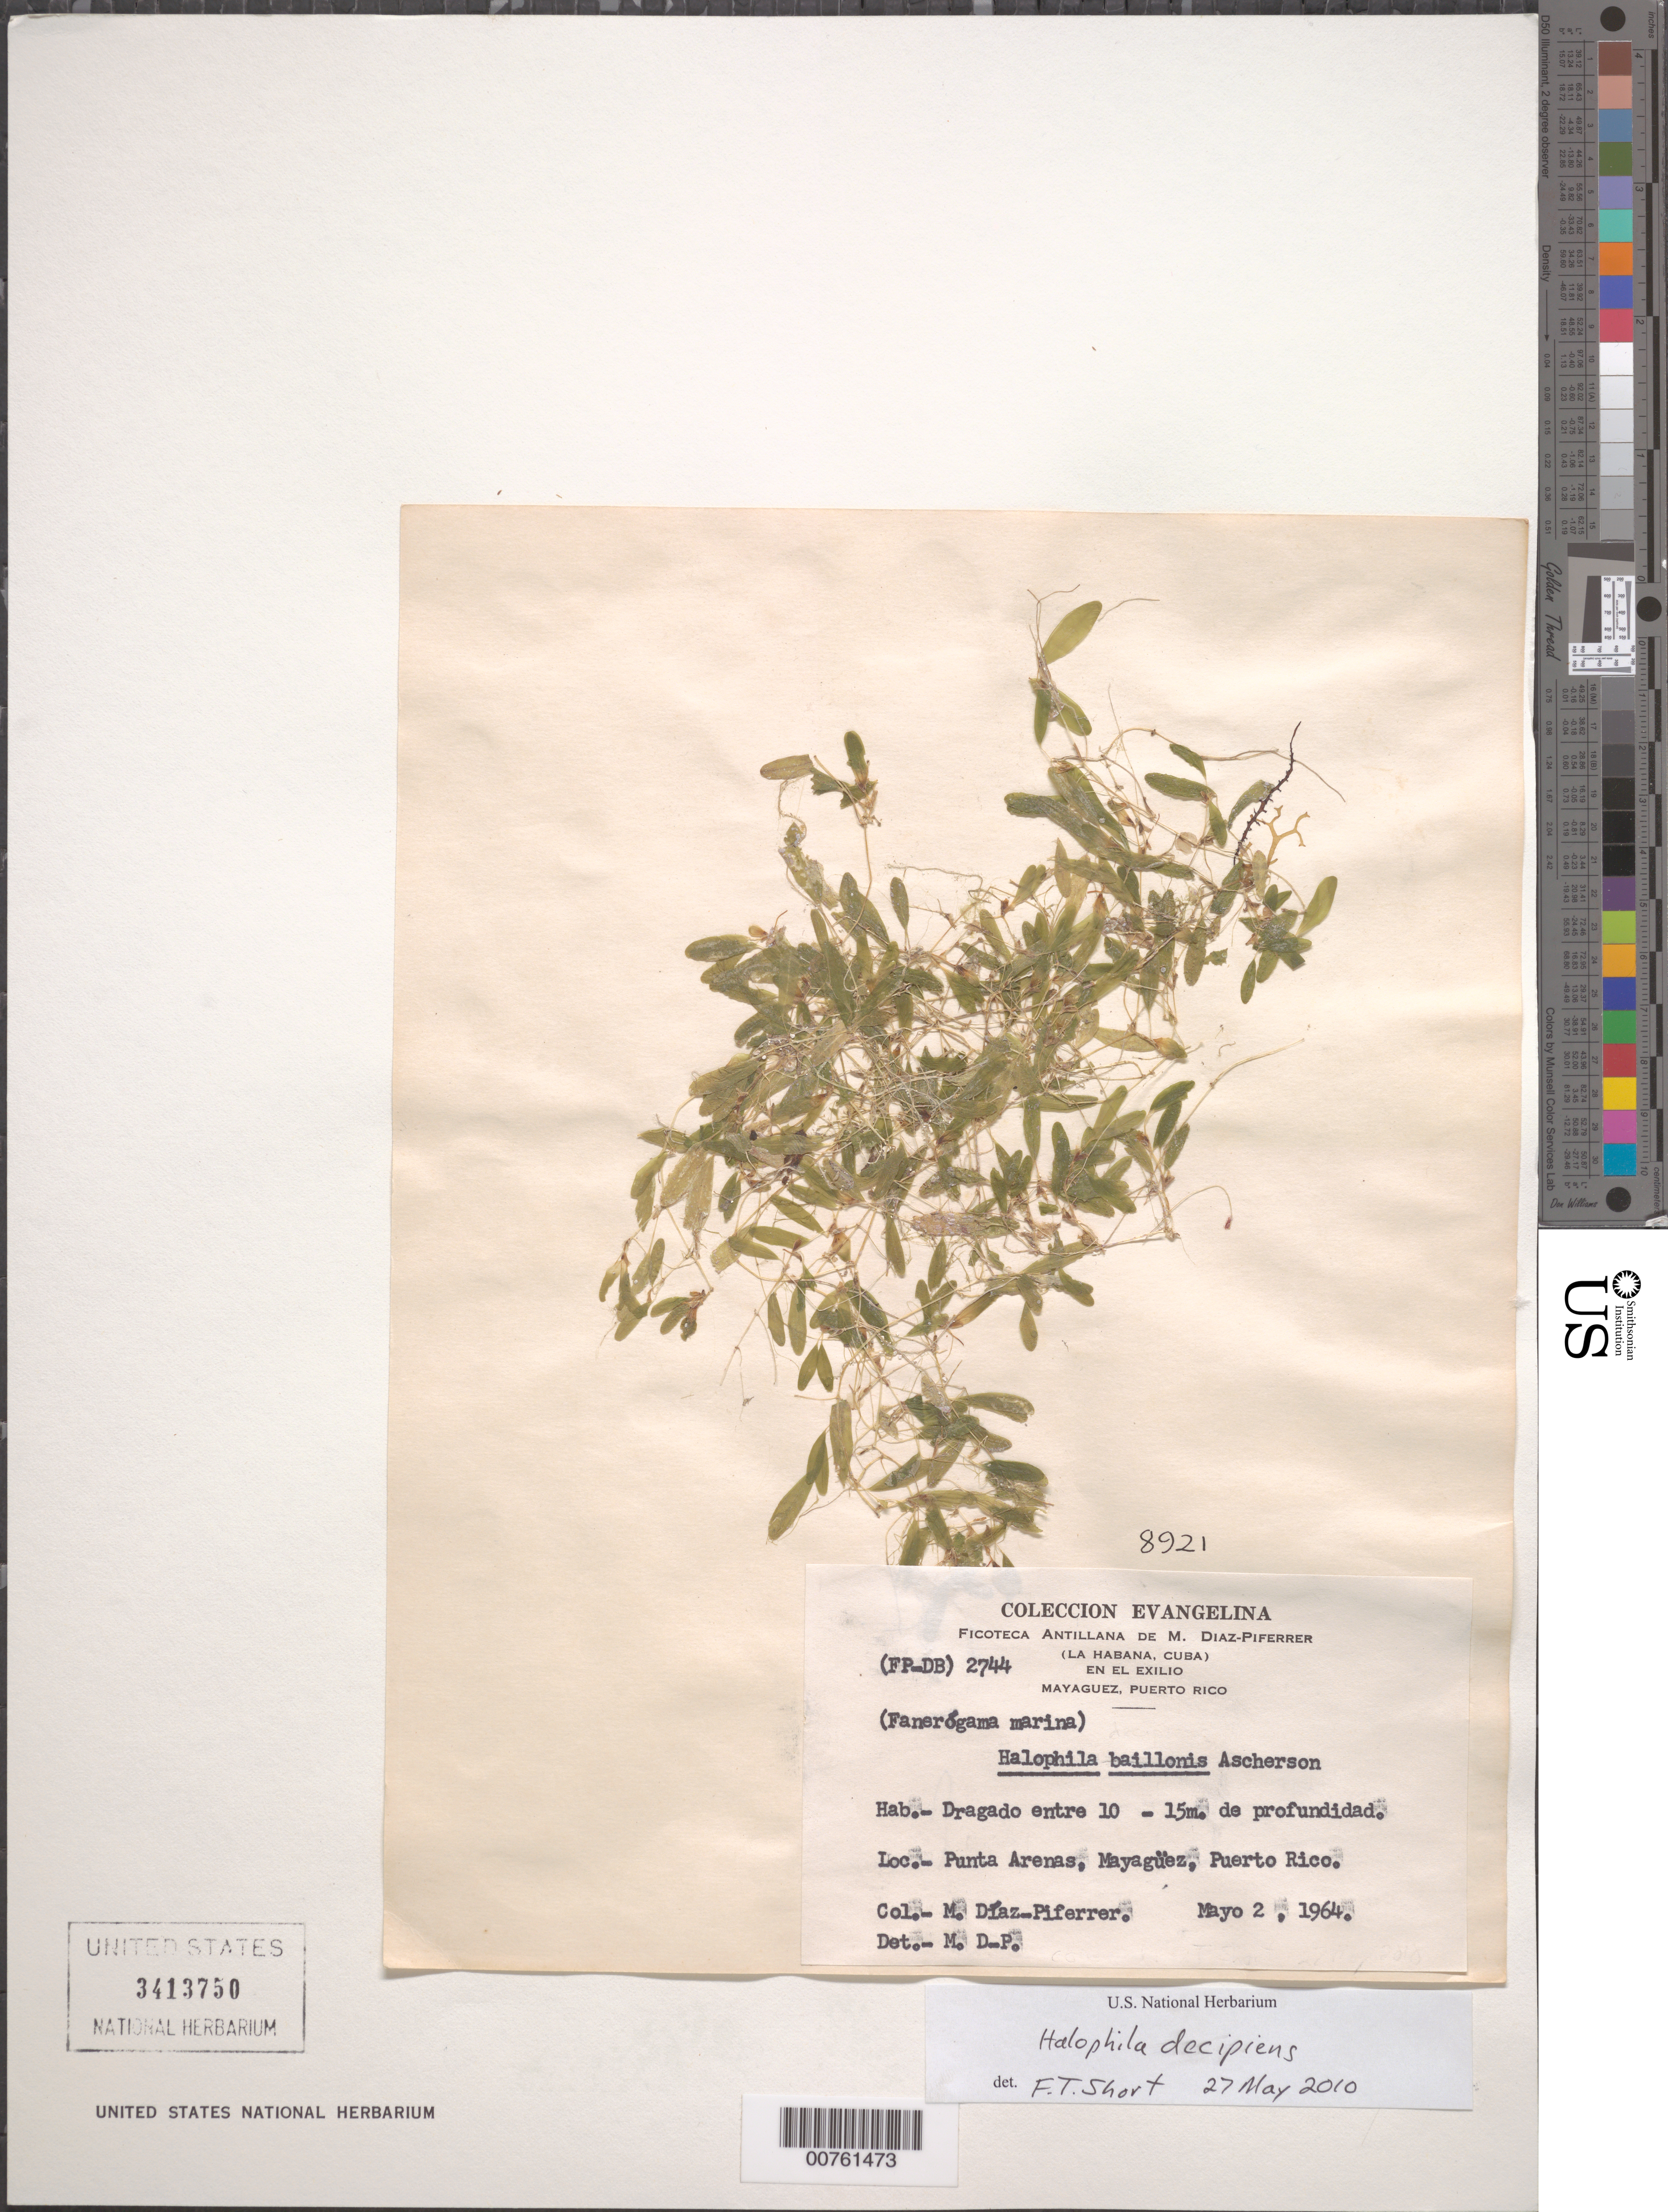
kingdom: Plantae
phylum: Tracheophyta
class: Liliopsida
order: Alismatales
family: Hydrocharitaceae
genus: Halophila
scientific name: Halophila decipiens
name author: Ostenf.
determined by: Short, F. T.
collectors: M. Diaz-Piferrer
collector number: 2744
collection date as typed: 02 May 1964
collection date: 1964-05-02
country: Puerto Rico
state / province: Mayagüez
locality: Mayagüez: Punta Arenas.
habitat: Dragado entre 10-15 m de profundidad.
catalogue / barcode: US 3413750